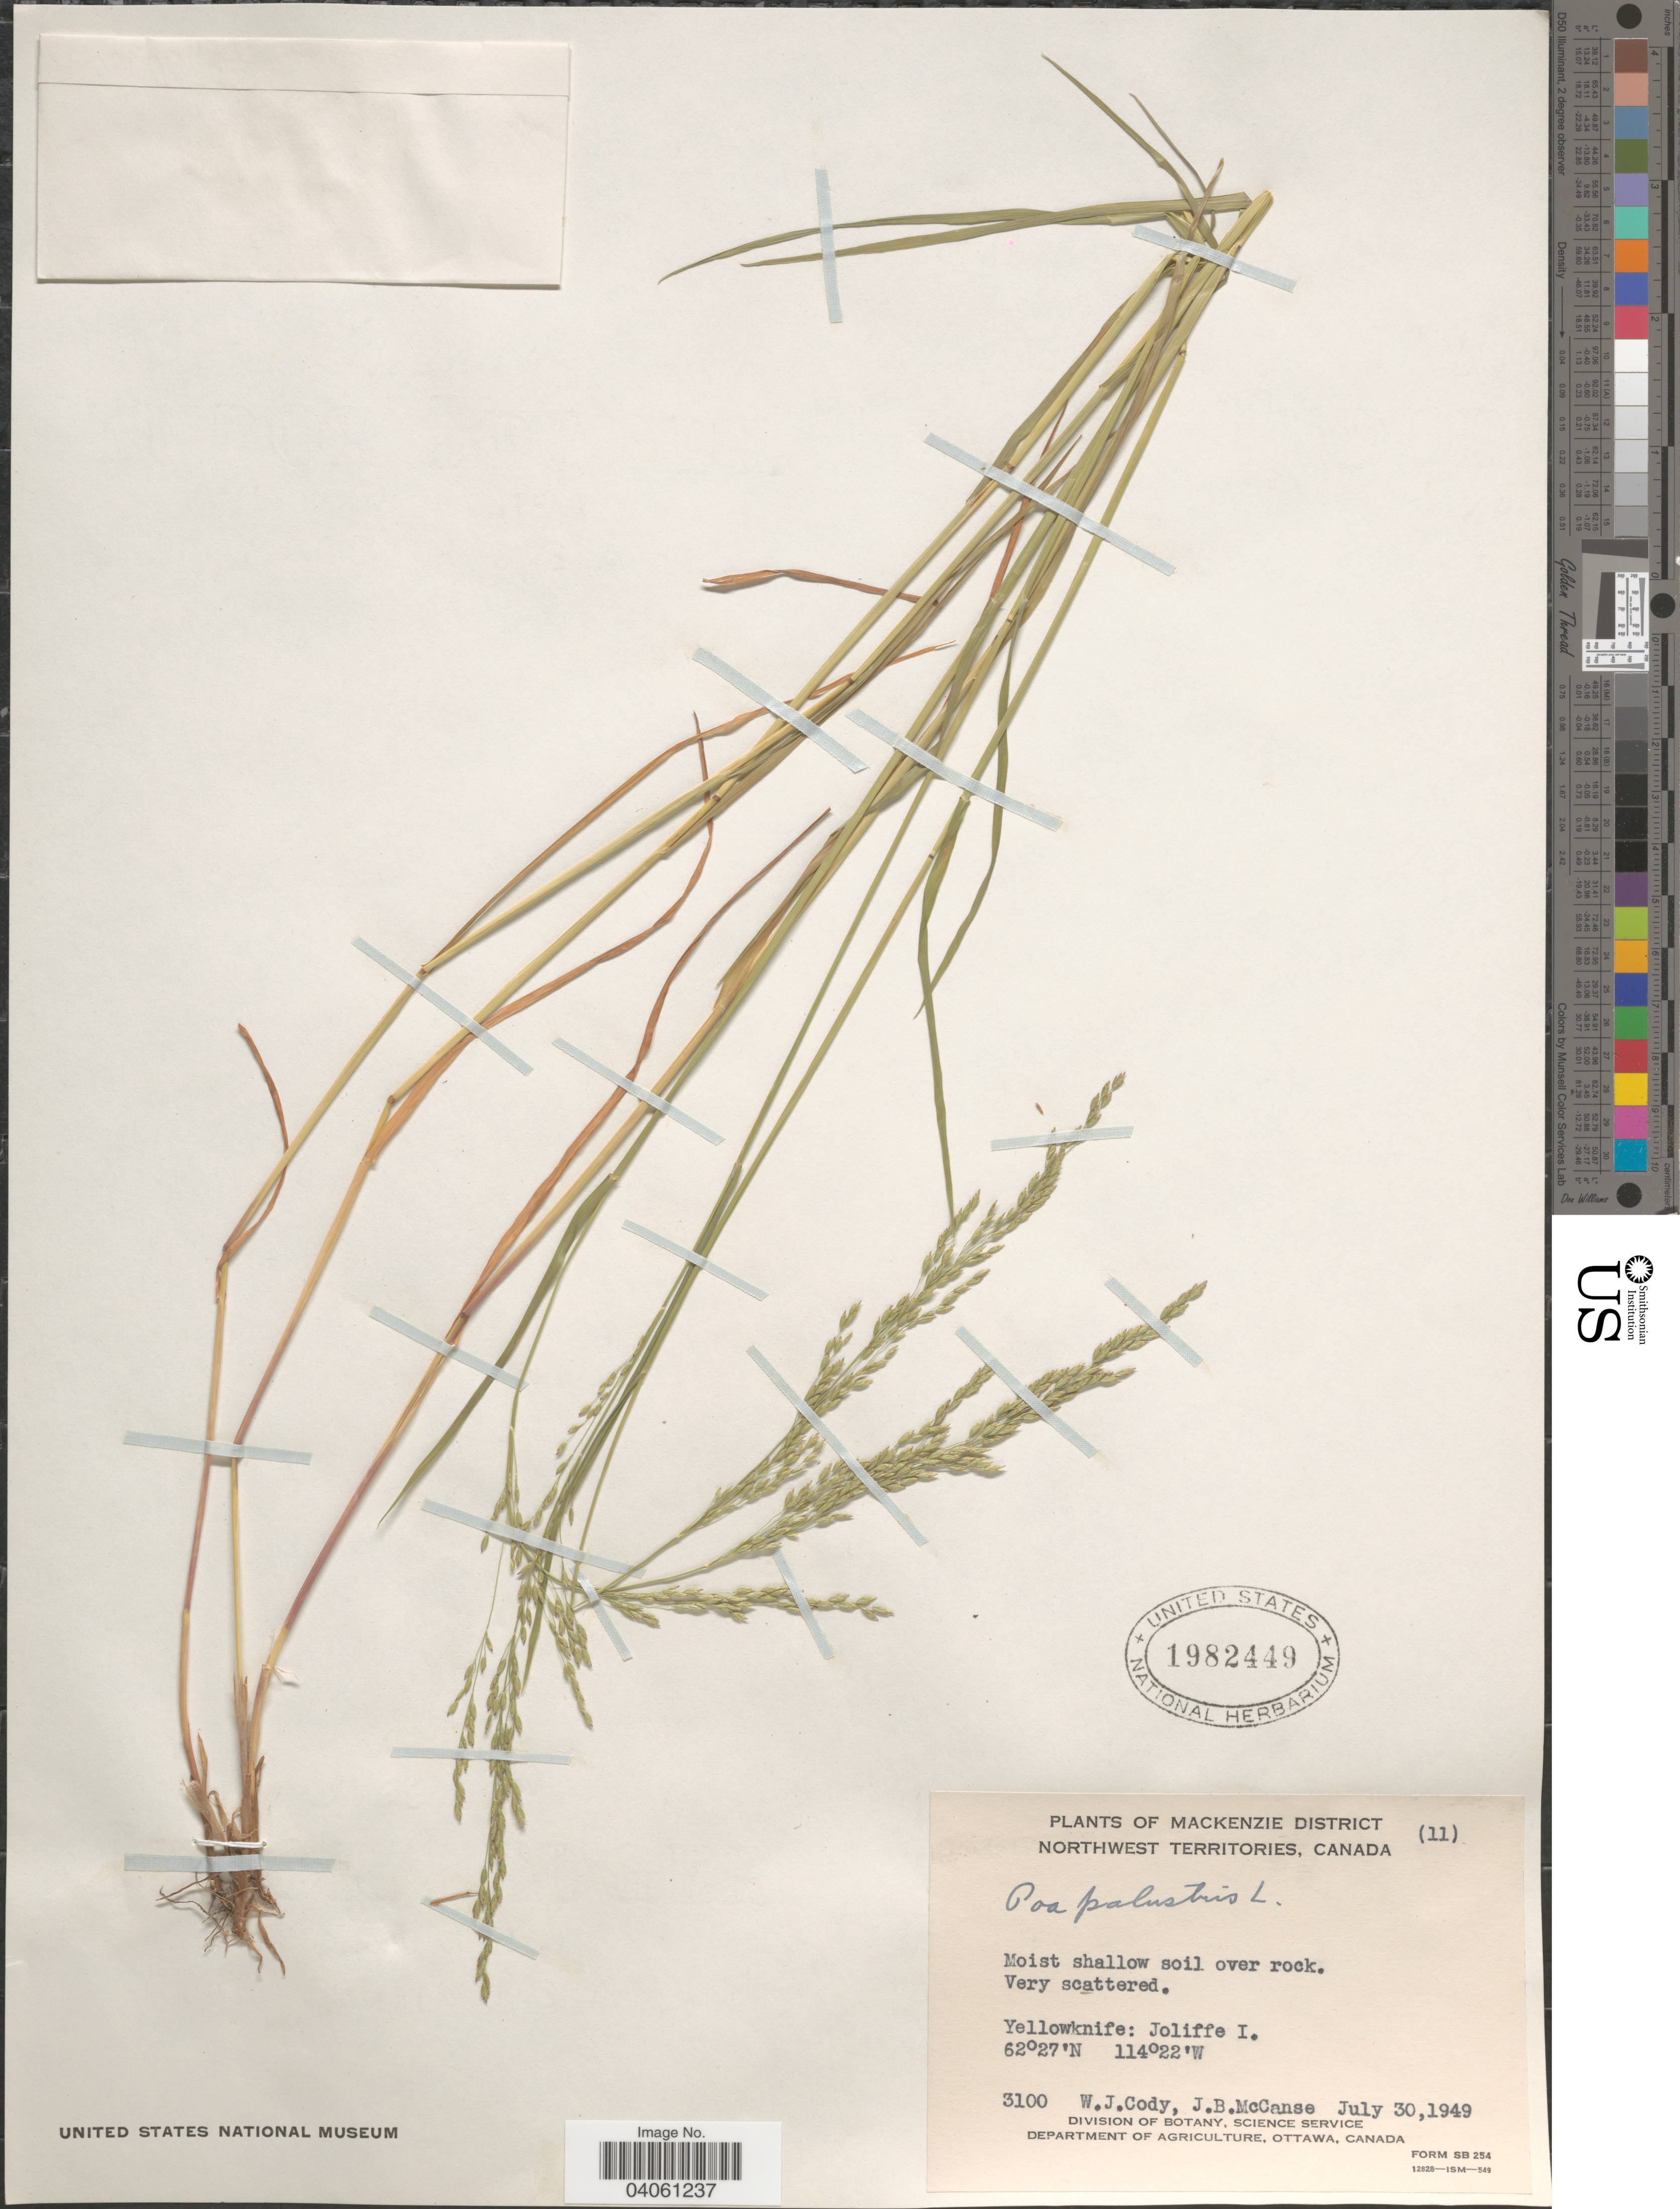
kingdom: Plantae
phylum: Tracheophyta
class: Liliopsida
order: Poales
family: Poaceae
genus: Poa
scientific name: Poa palustris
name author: L.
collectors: W. Cody & J. McCanse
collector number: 3100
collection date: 1949-07-30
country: Canada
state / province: Northwest Territories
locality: Mackenzie District. Moist shallow soil over rock. Yellowknife: Joliffe I.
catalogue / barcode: US 1982449